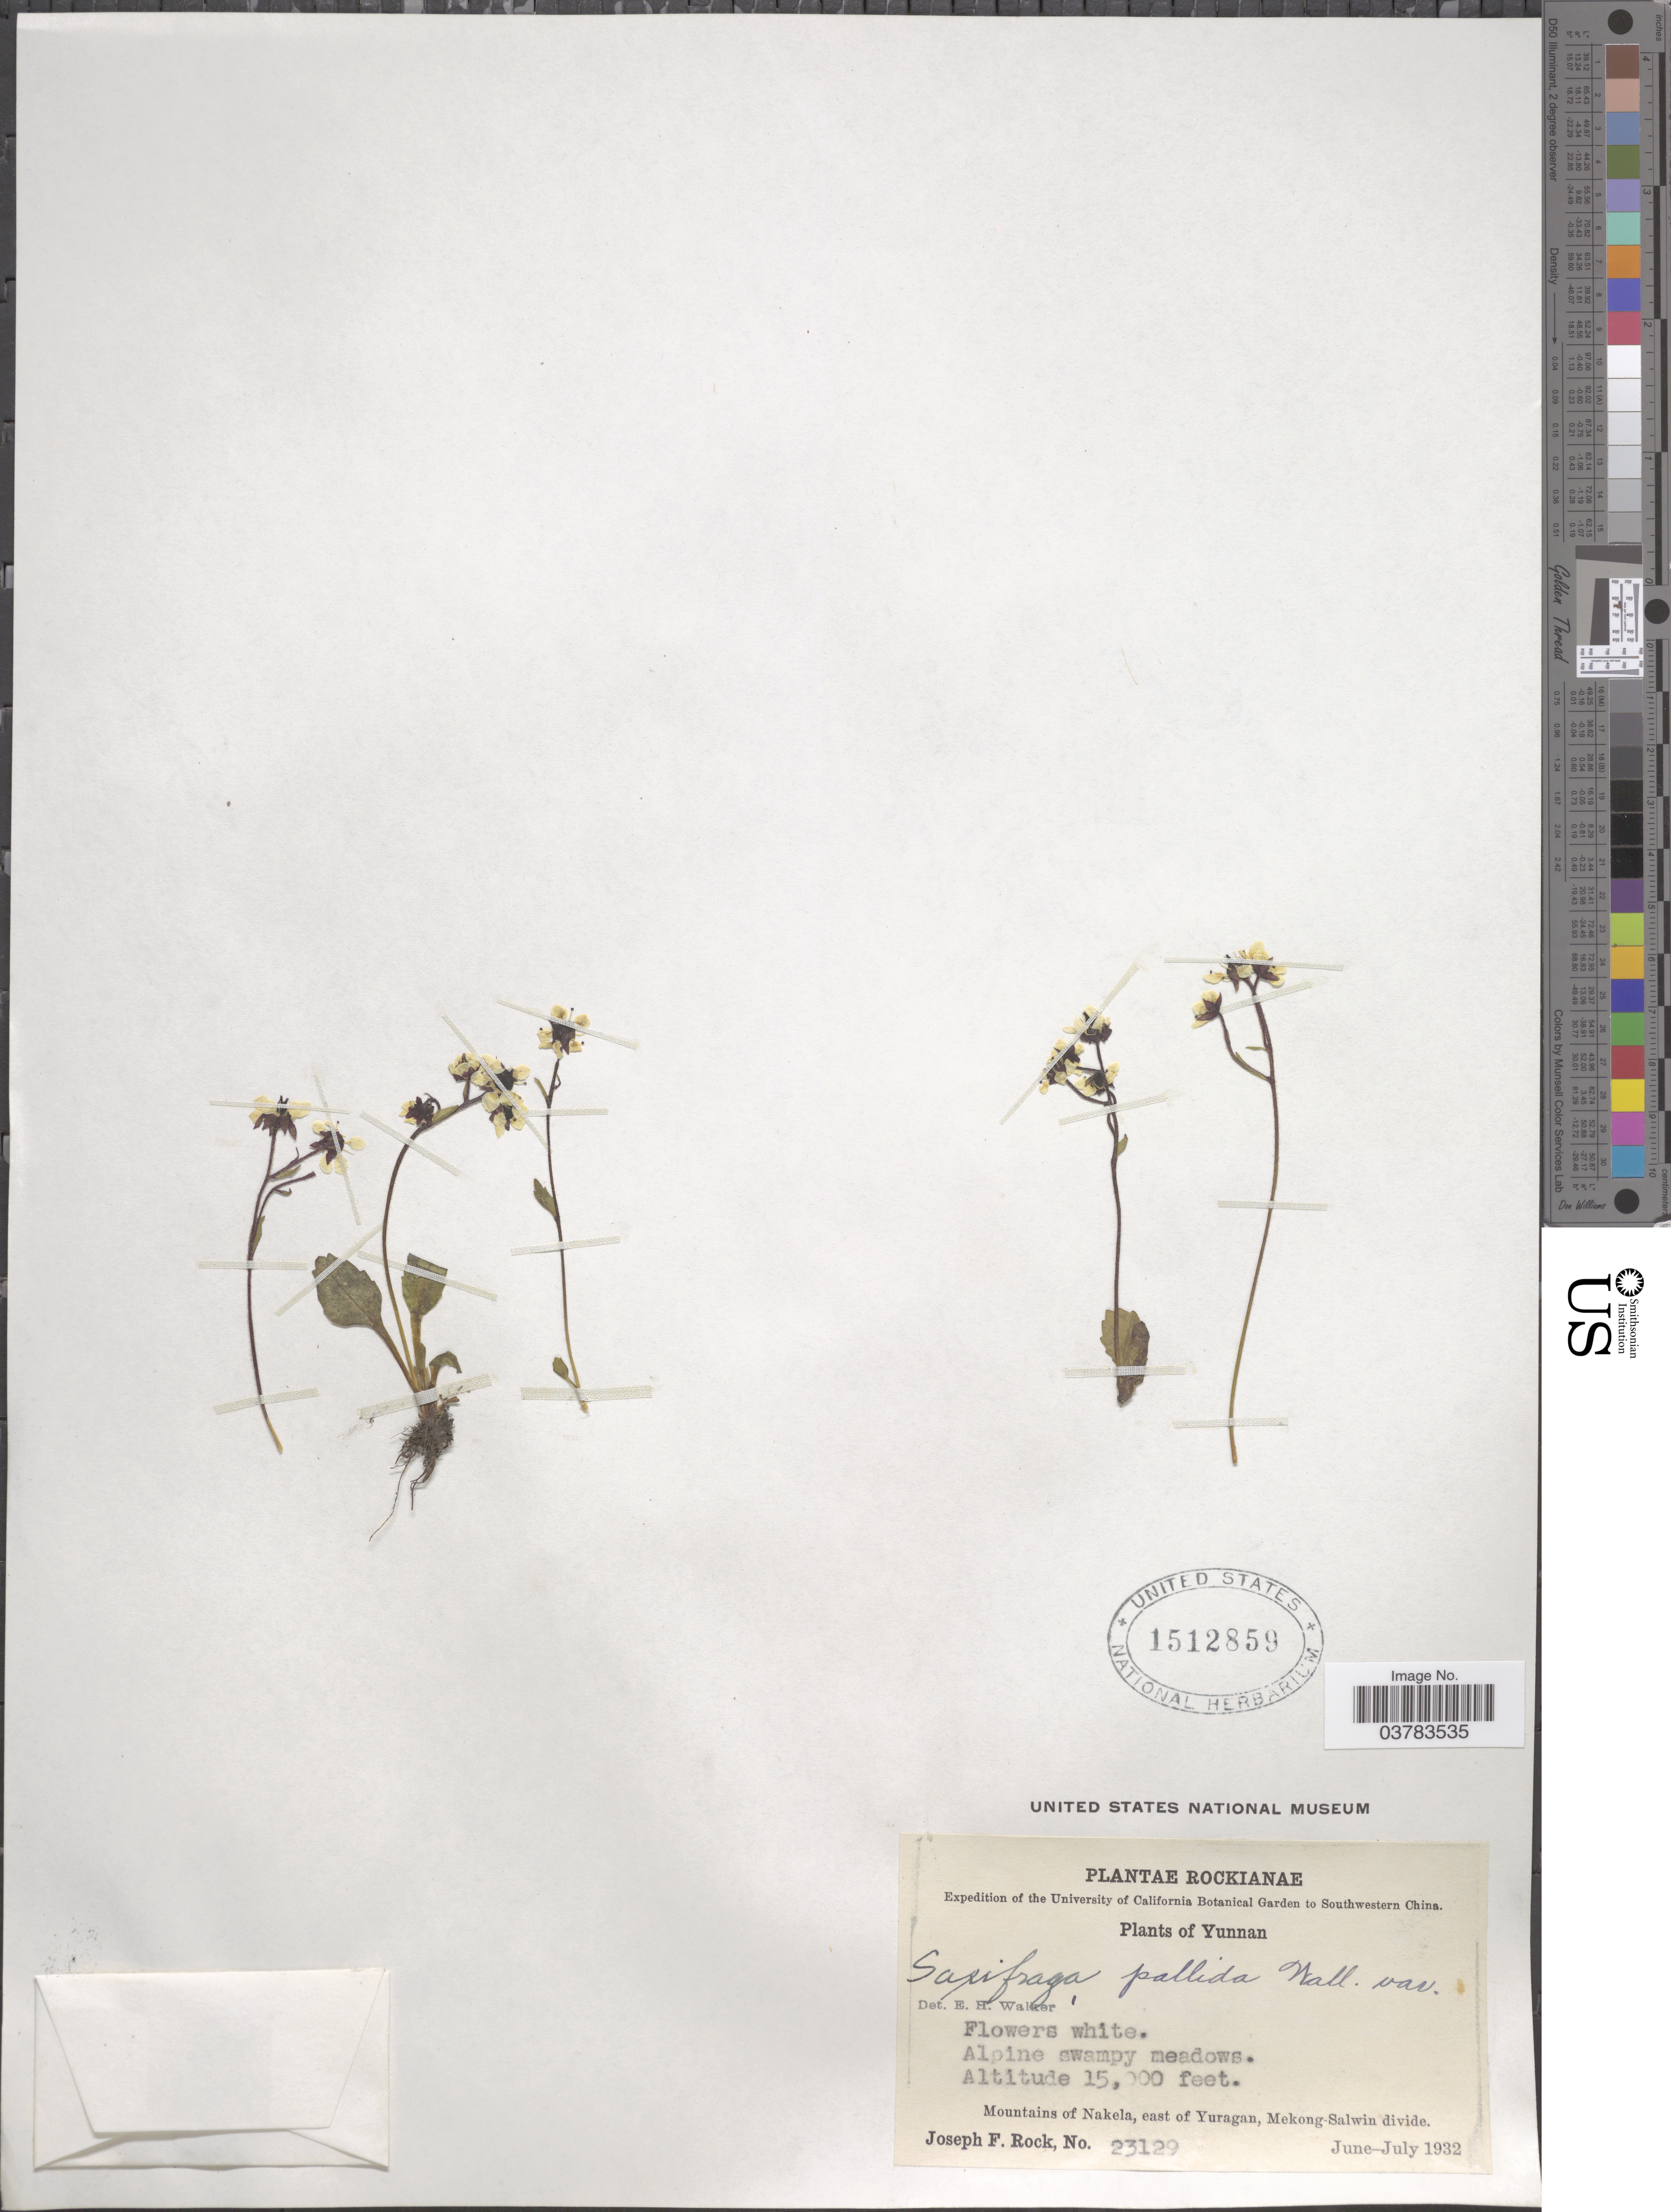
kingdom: Plantae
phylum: Tracheophyta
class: Magnoliopsida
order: Saxifragales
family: Saxifragaceae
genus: Micranthes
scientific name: Micranthes pallida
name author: (Wall. ex Ser.) Losinsk.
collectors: J. F. Rock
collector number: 23129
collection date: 1932-06/1932-07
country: China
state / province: Yunnan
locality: Rockianae. Expedition of the University of California Botanical Garden to Southwestern China. Alpine swampy meadows. Mountains of Nakela, east of Yuragan, Mekong-Salwin divide.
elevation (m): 4572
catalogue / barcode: US 1512859